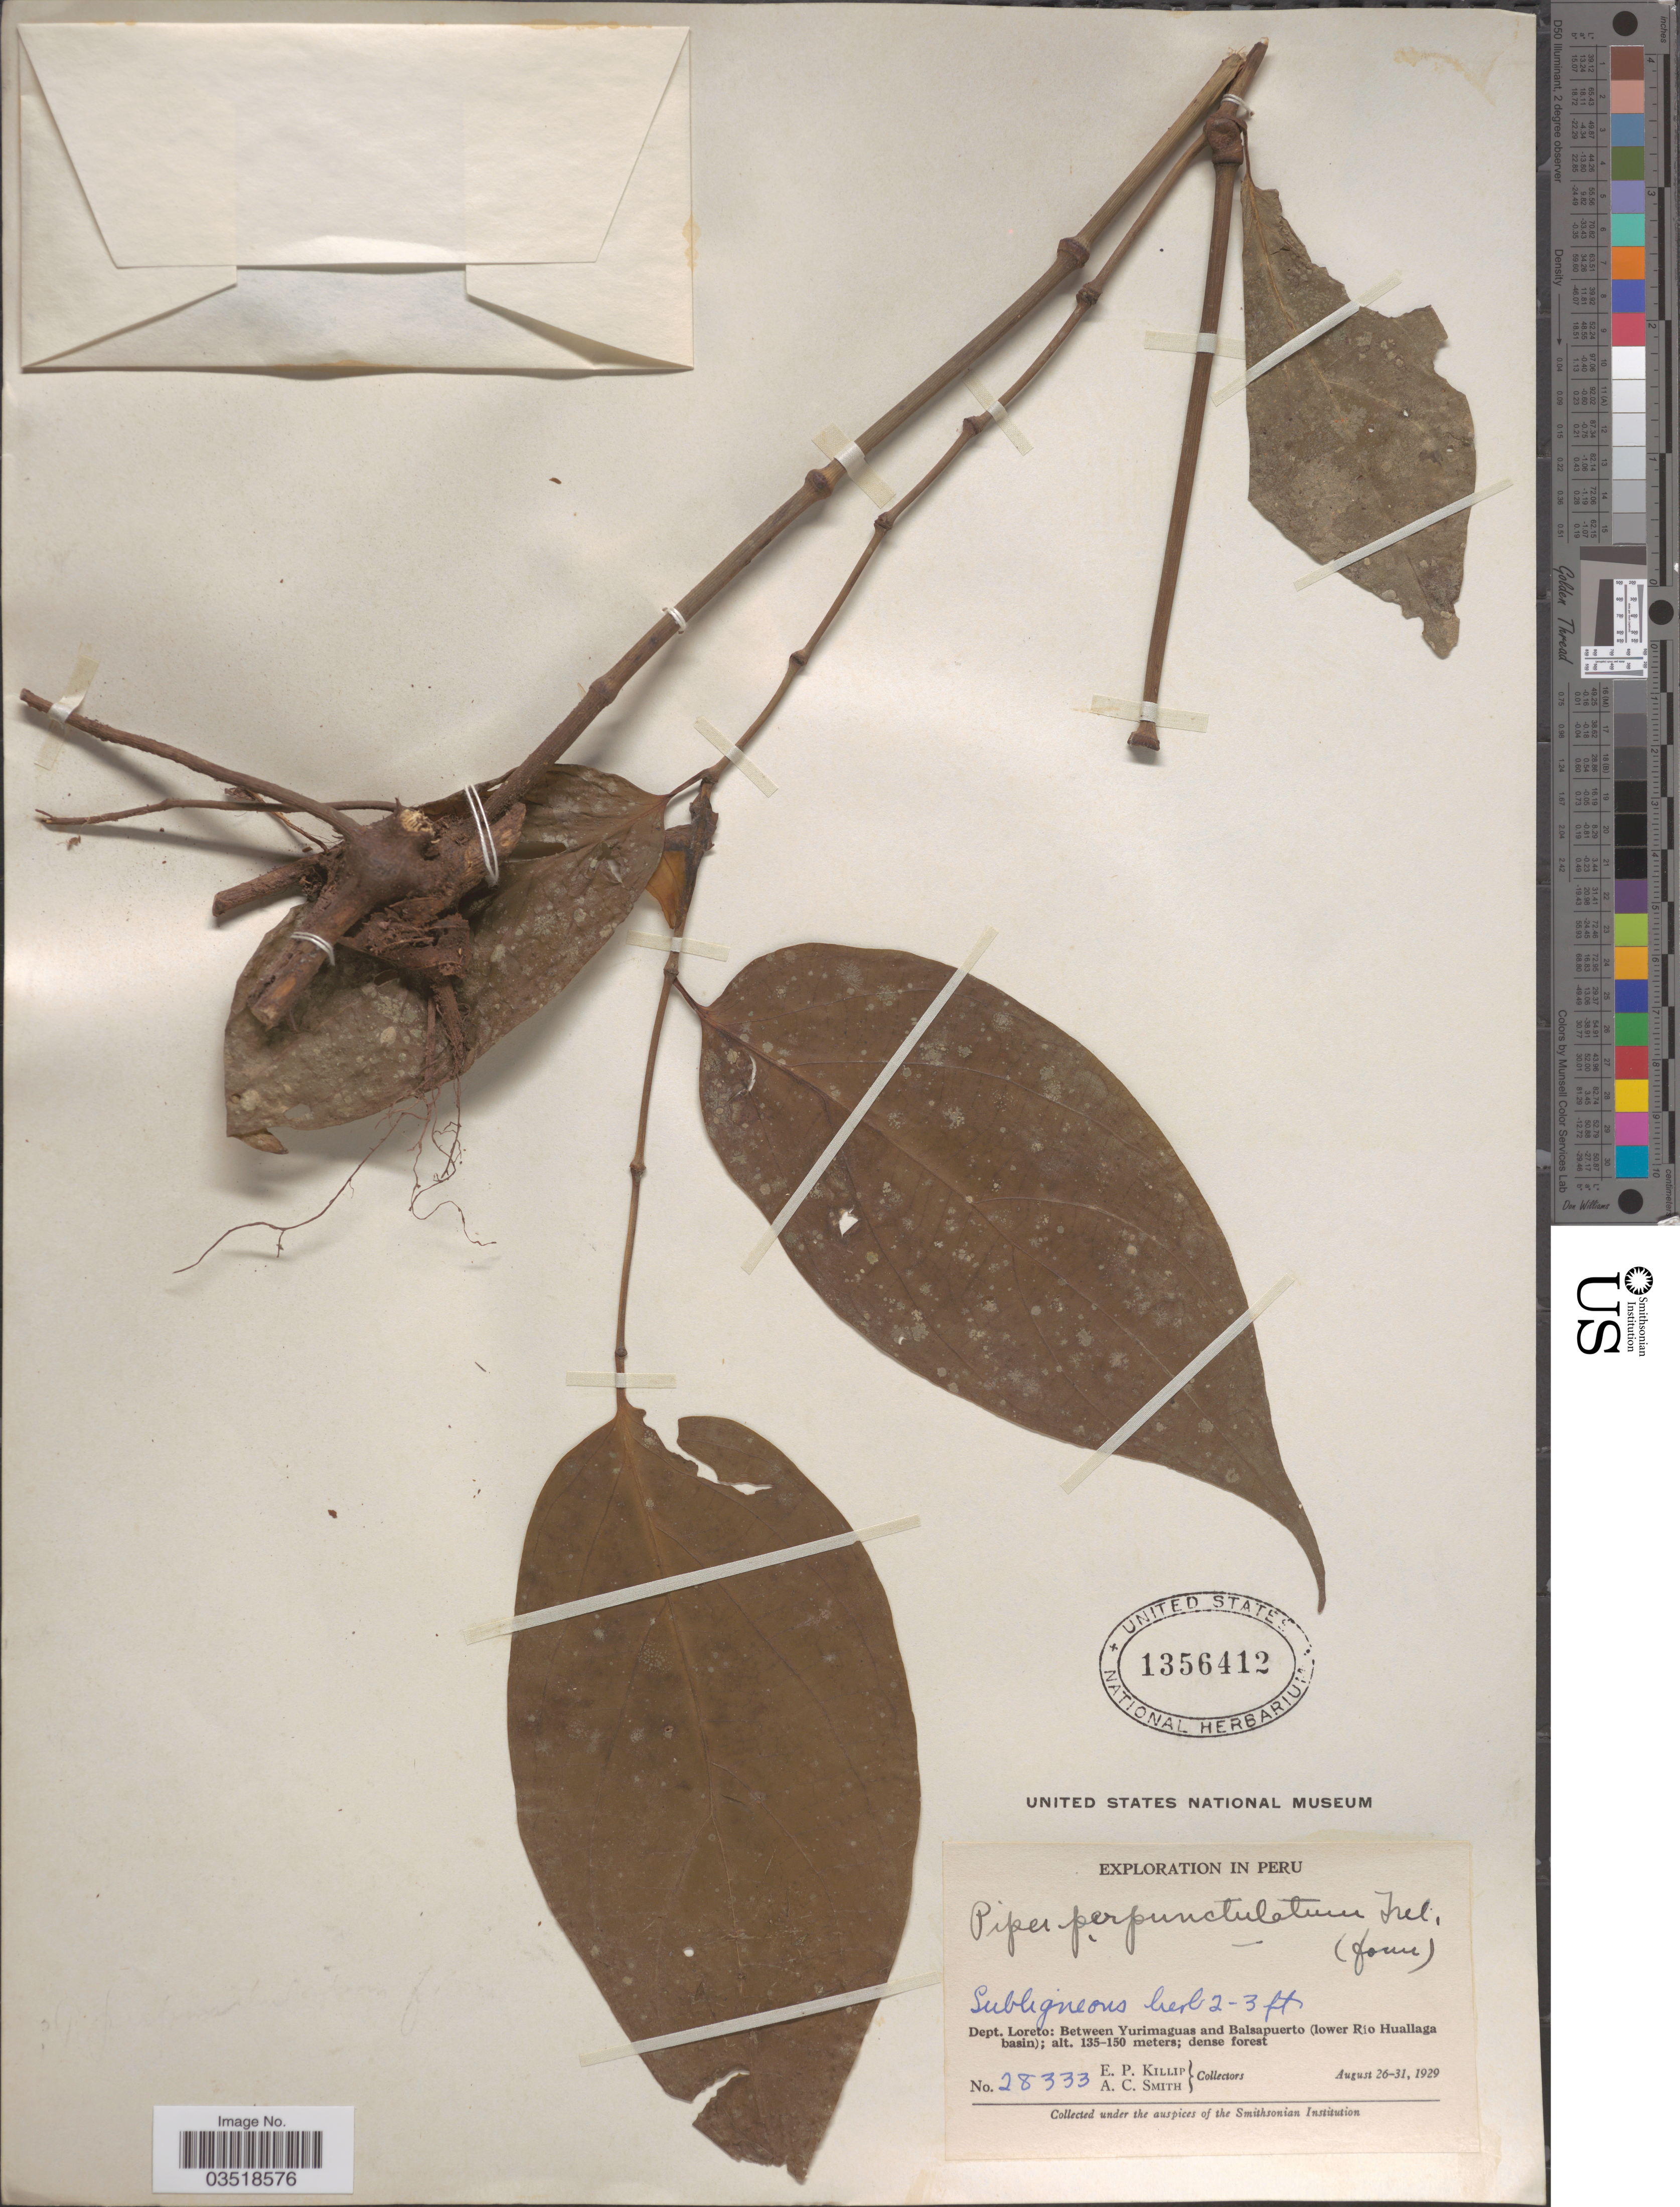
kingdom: Plantae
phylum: Tracheophyta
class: Magnoliopsida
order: Piperales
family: Piperaceae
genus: Piper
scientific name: Piper perpunctulatum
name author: Trel.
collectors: E. P. Killip & A. C. Smith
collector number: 28333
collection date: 1929-08-26/1929-08-31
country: Peru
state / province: Loreto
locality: Dept. Loreto: Between Yurimaguas and Balsapuerto (lower Río Huallaga basin).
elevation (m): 135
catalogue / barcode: US 1356412